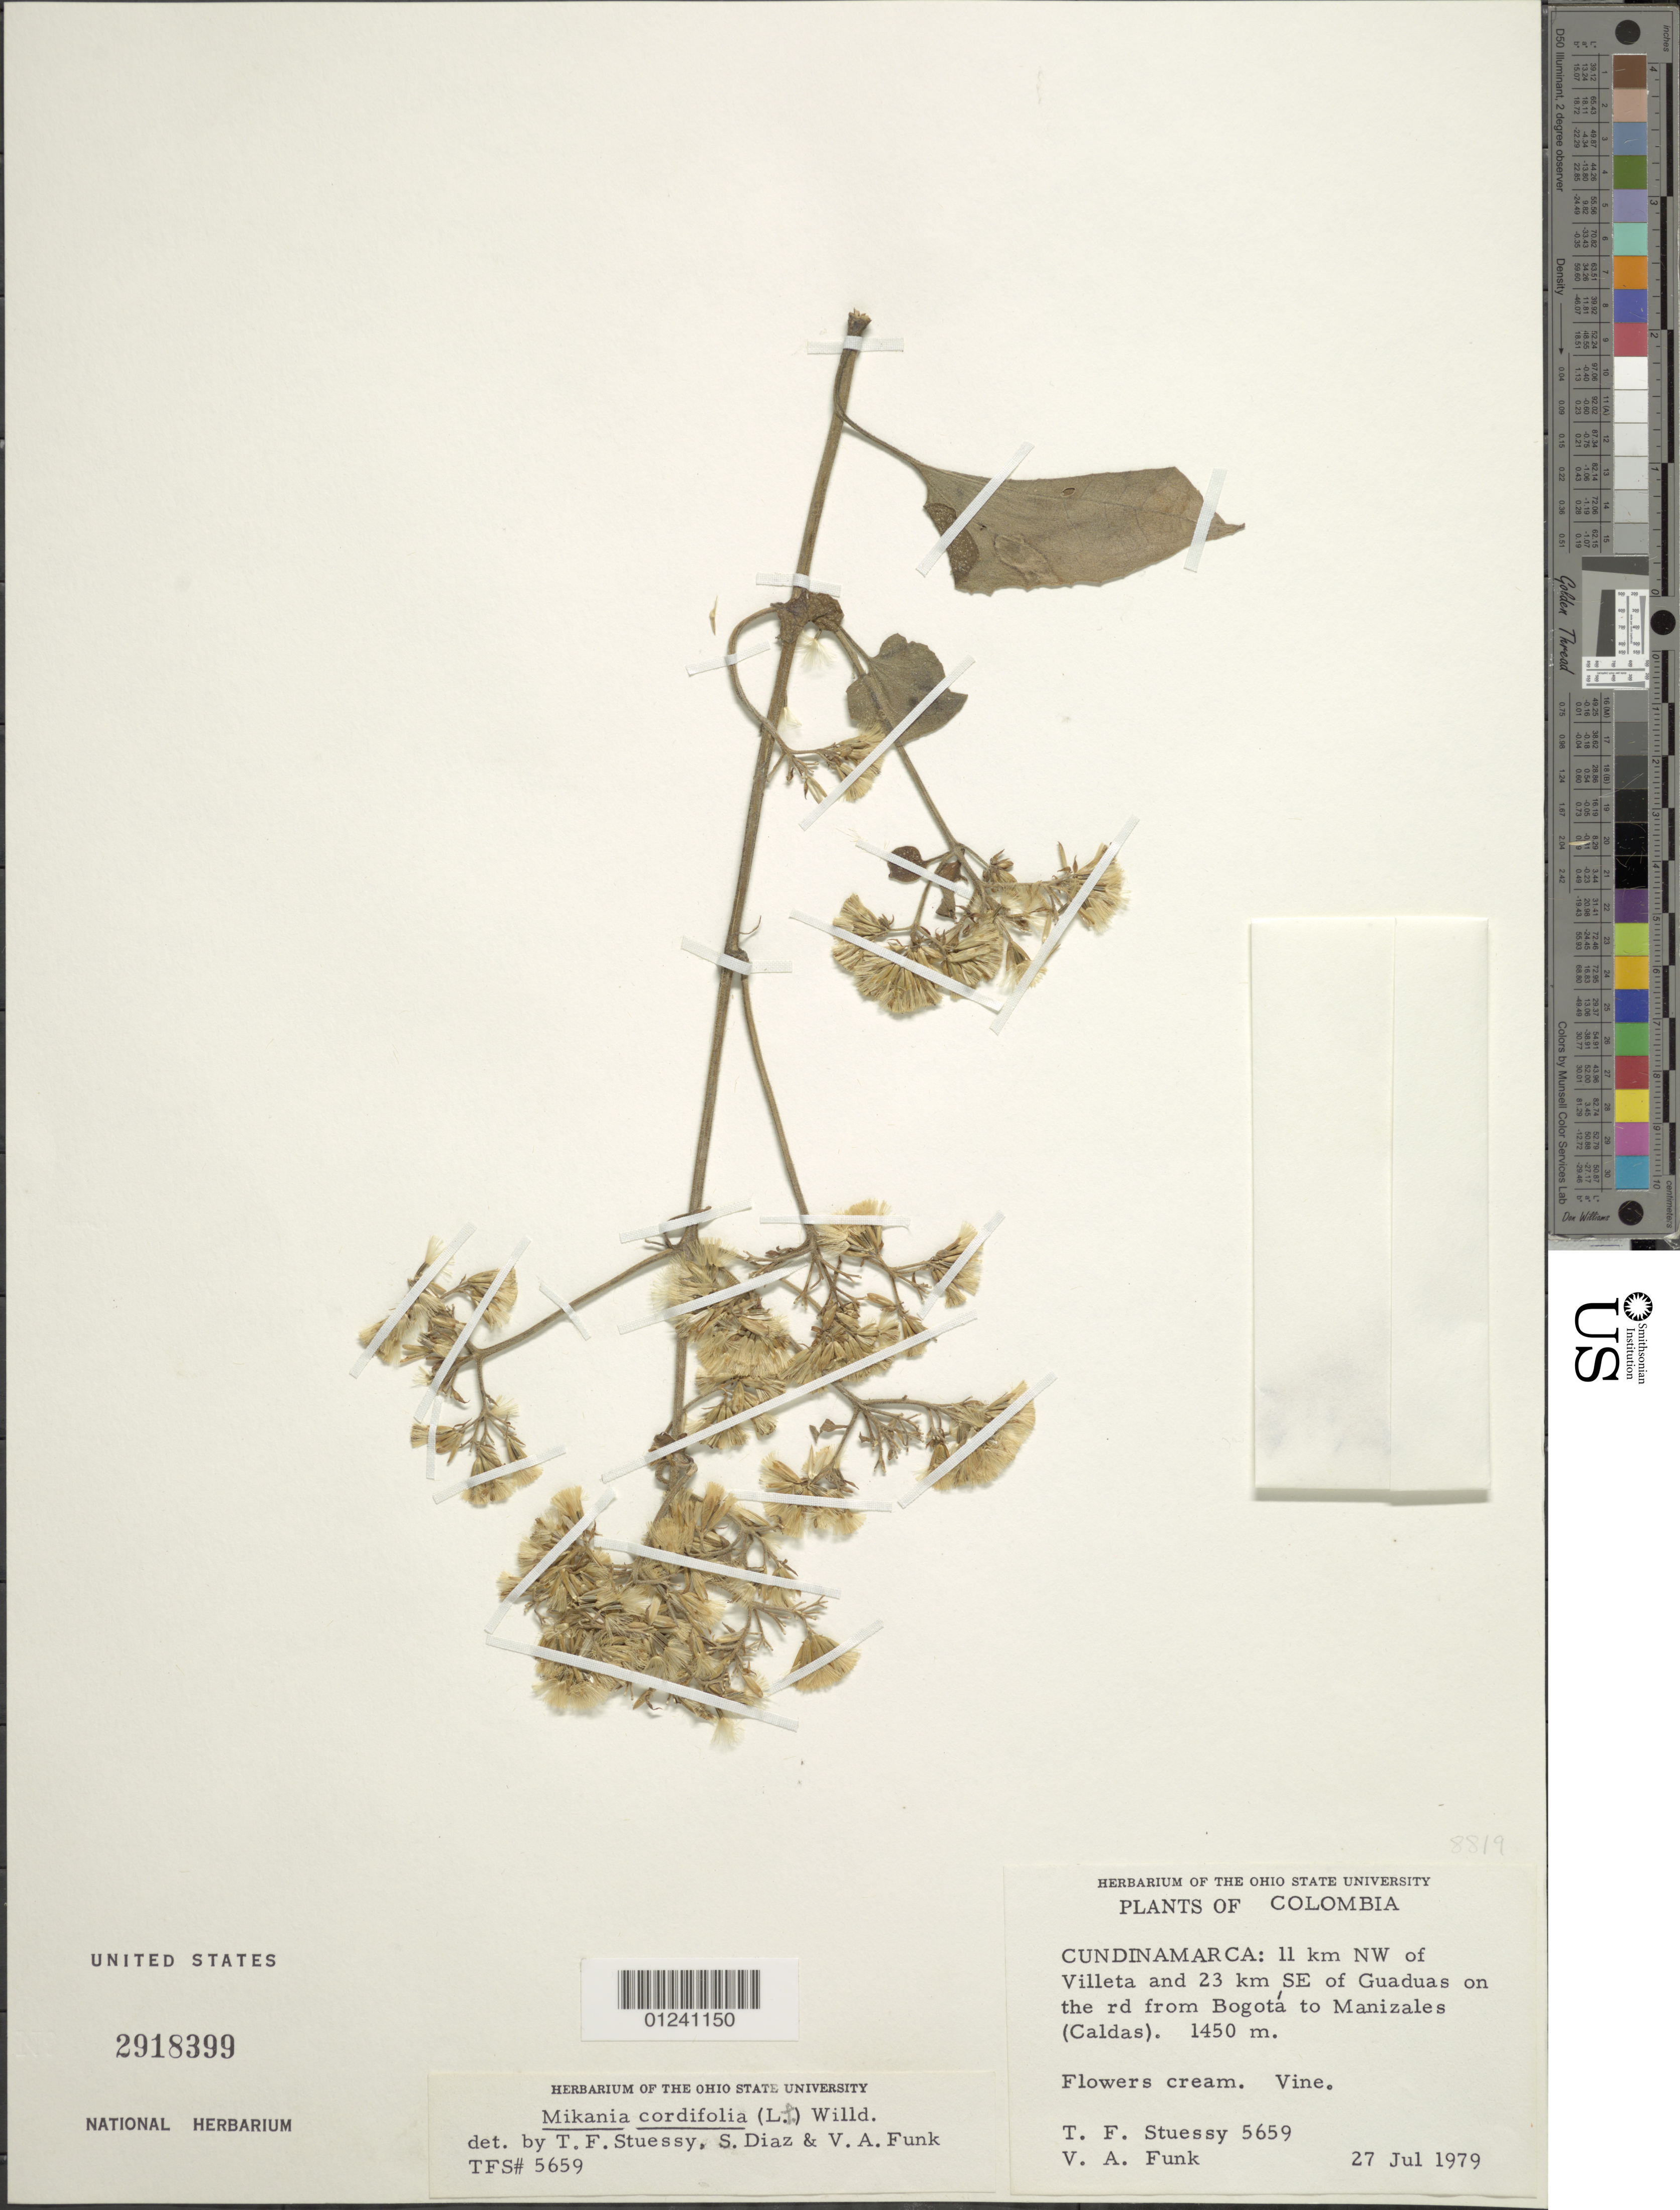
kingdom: Plantae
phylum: Tracheophyta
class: Magnoliopsida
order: Asterales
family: Asteraceae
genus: Mikania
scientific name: Mikania cordifolia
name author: Kunth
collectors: T. Stuessy & V. Funk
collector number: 5659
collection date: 1979-07-27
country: Colombia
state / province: Cundinamarca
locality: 11 km NW of Villeta and 23 km SE of Guaduas on the road from Bogotá to Manizales (Caldas).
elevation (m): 1450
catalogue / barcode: US 2918399